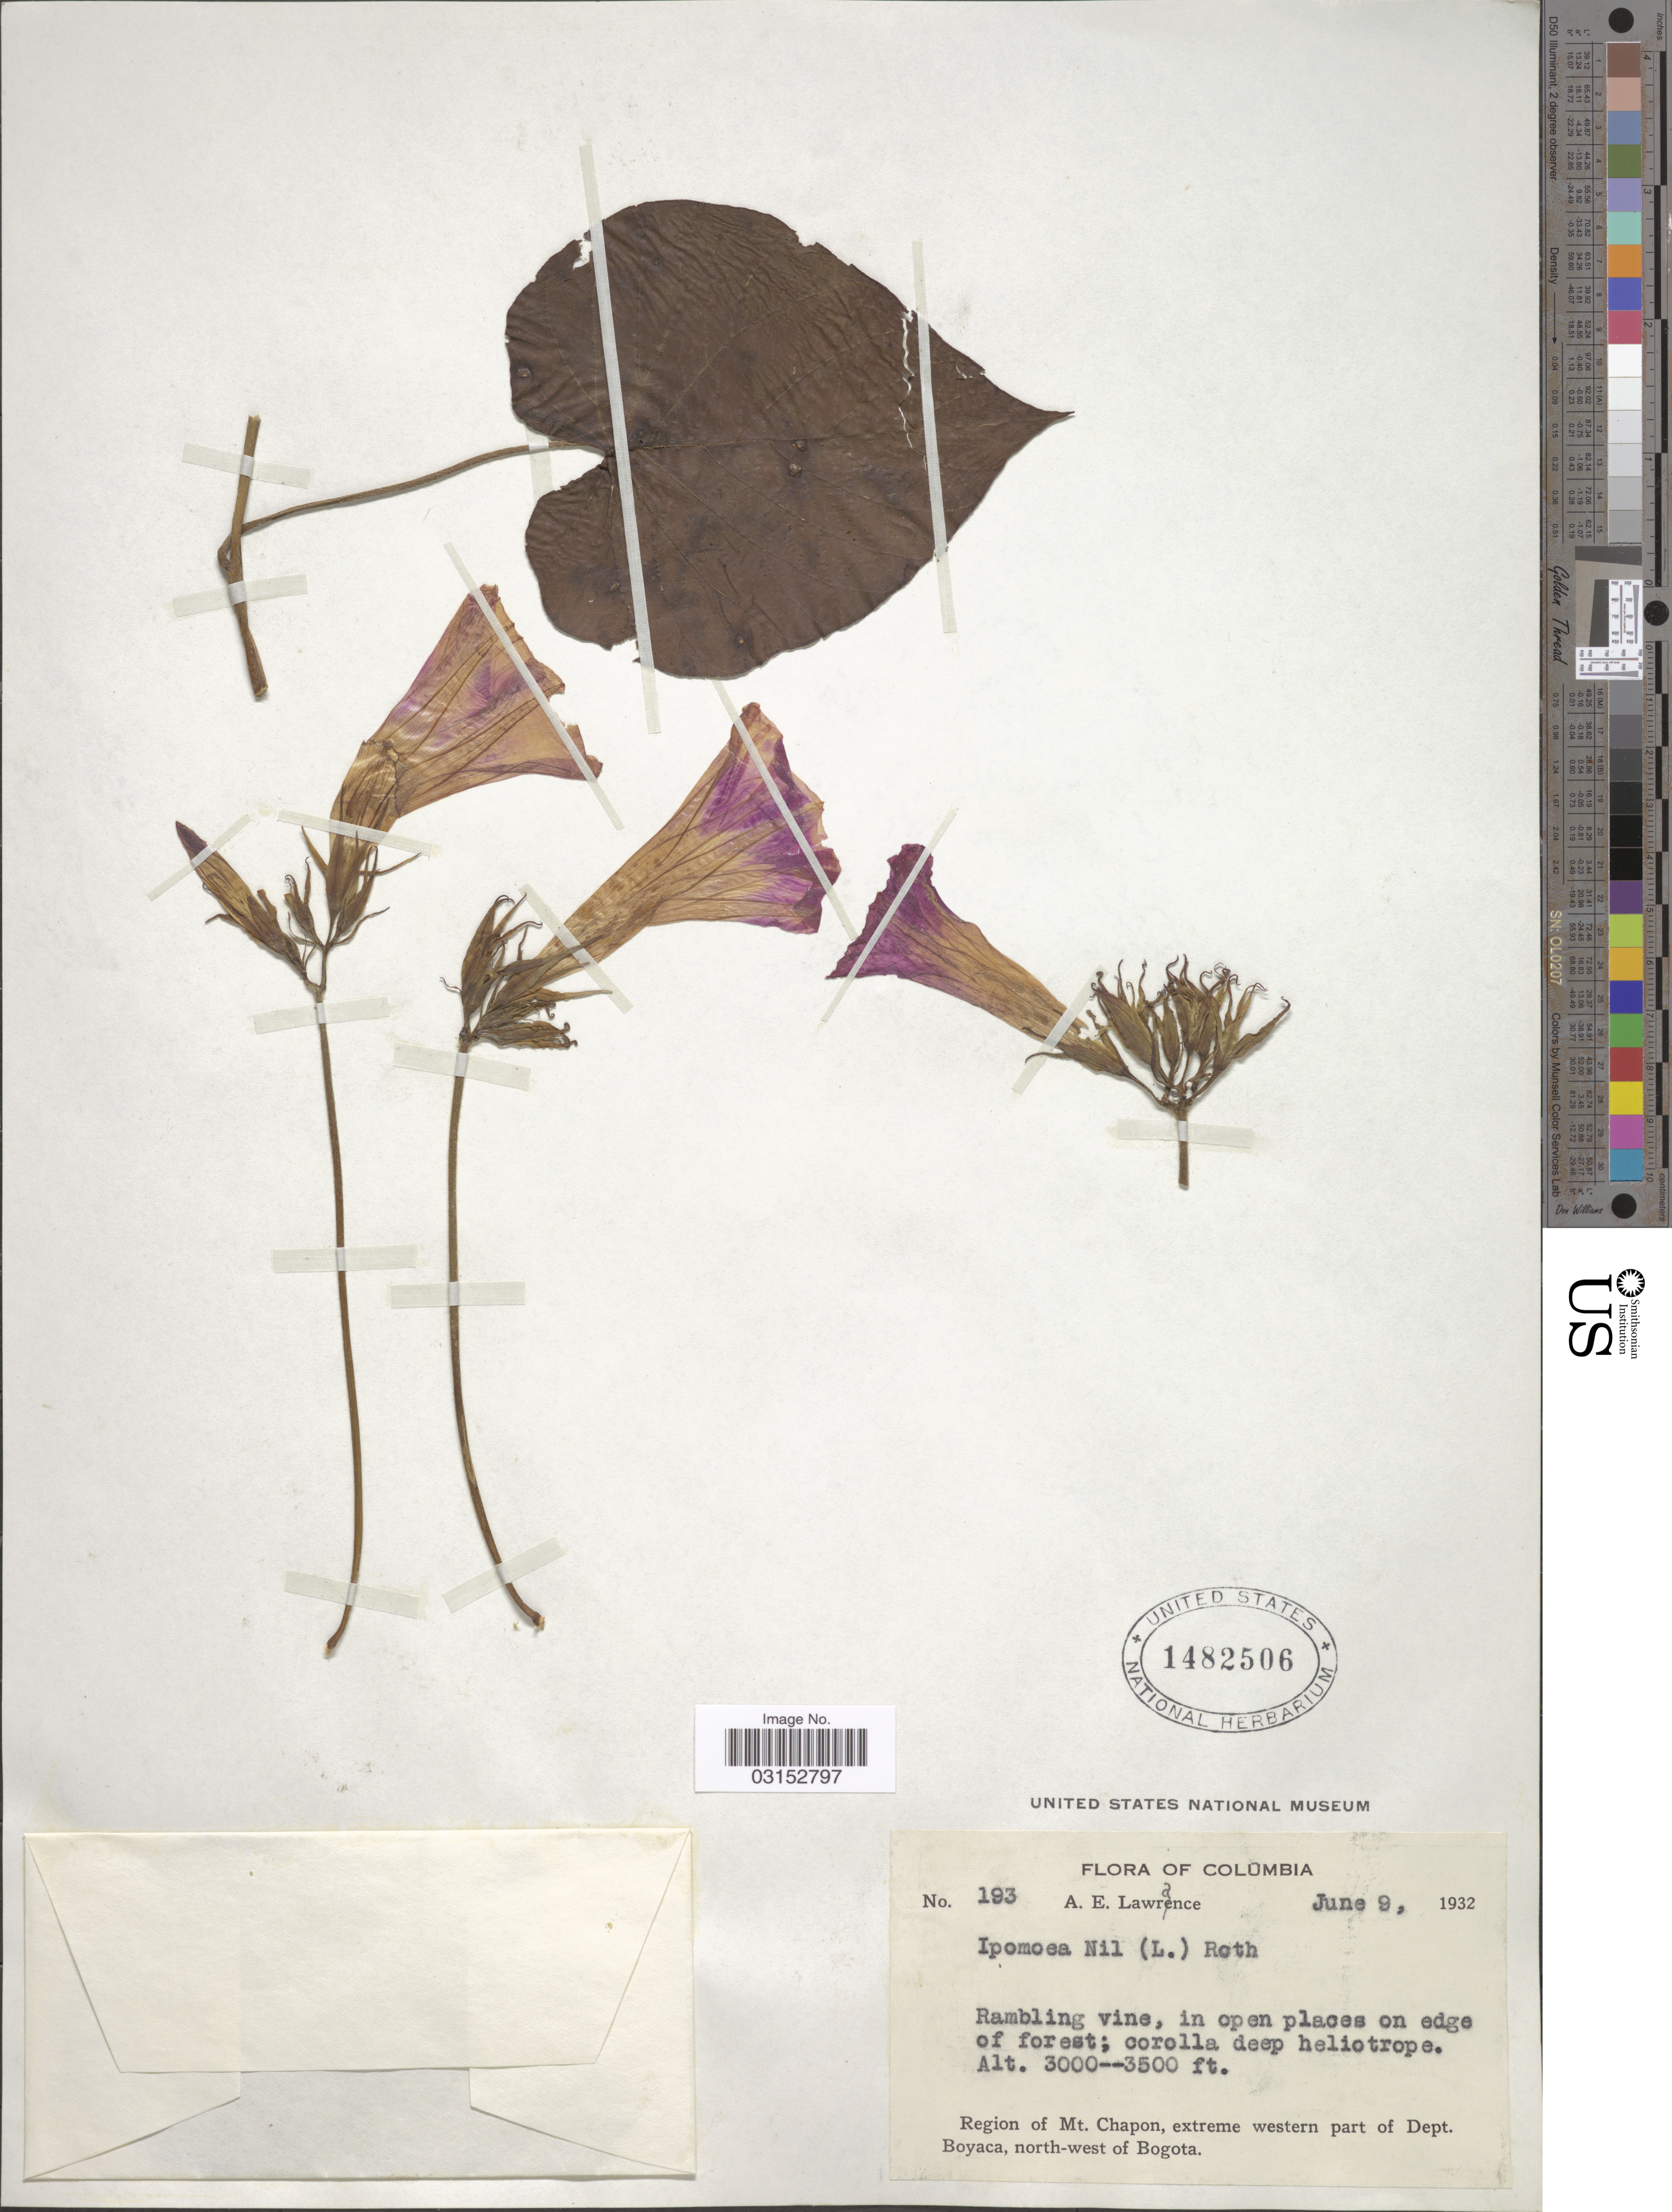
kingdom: Plantae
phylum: Tracheophyta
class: Magnoliopsida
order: Solanales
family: Convolvulaceae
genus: Ipomoea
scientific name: Ipomoea indica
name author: (Burm.) Merr.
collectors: A. Lawrance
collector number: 193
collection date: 1932-06-09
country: Colombia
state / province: Boyacá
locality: Region of Mt. Chapon, extreme western part of Dept. Boyacá, north-west of Bogota.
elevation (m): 914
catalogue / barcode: US 1482506